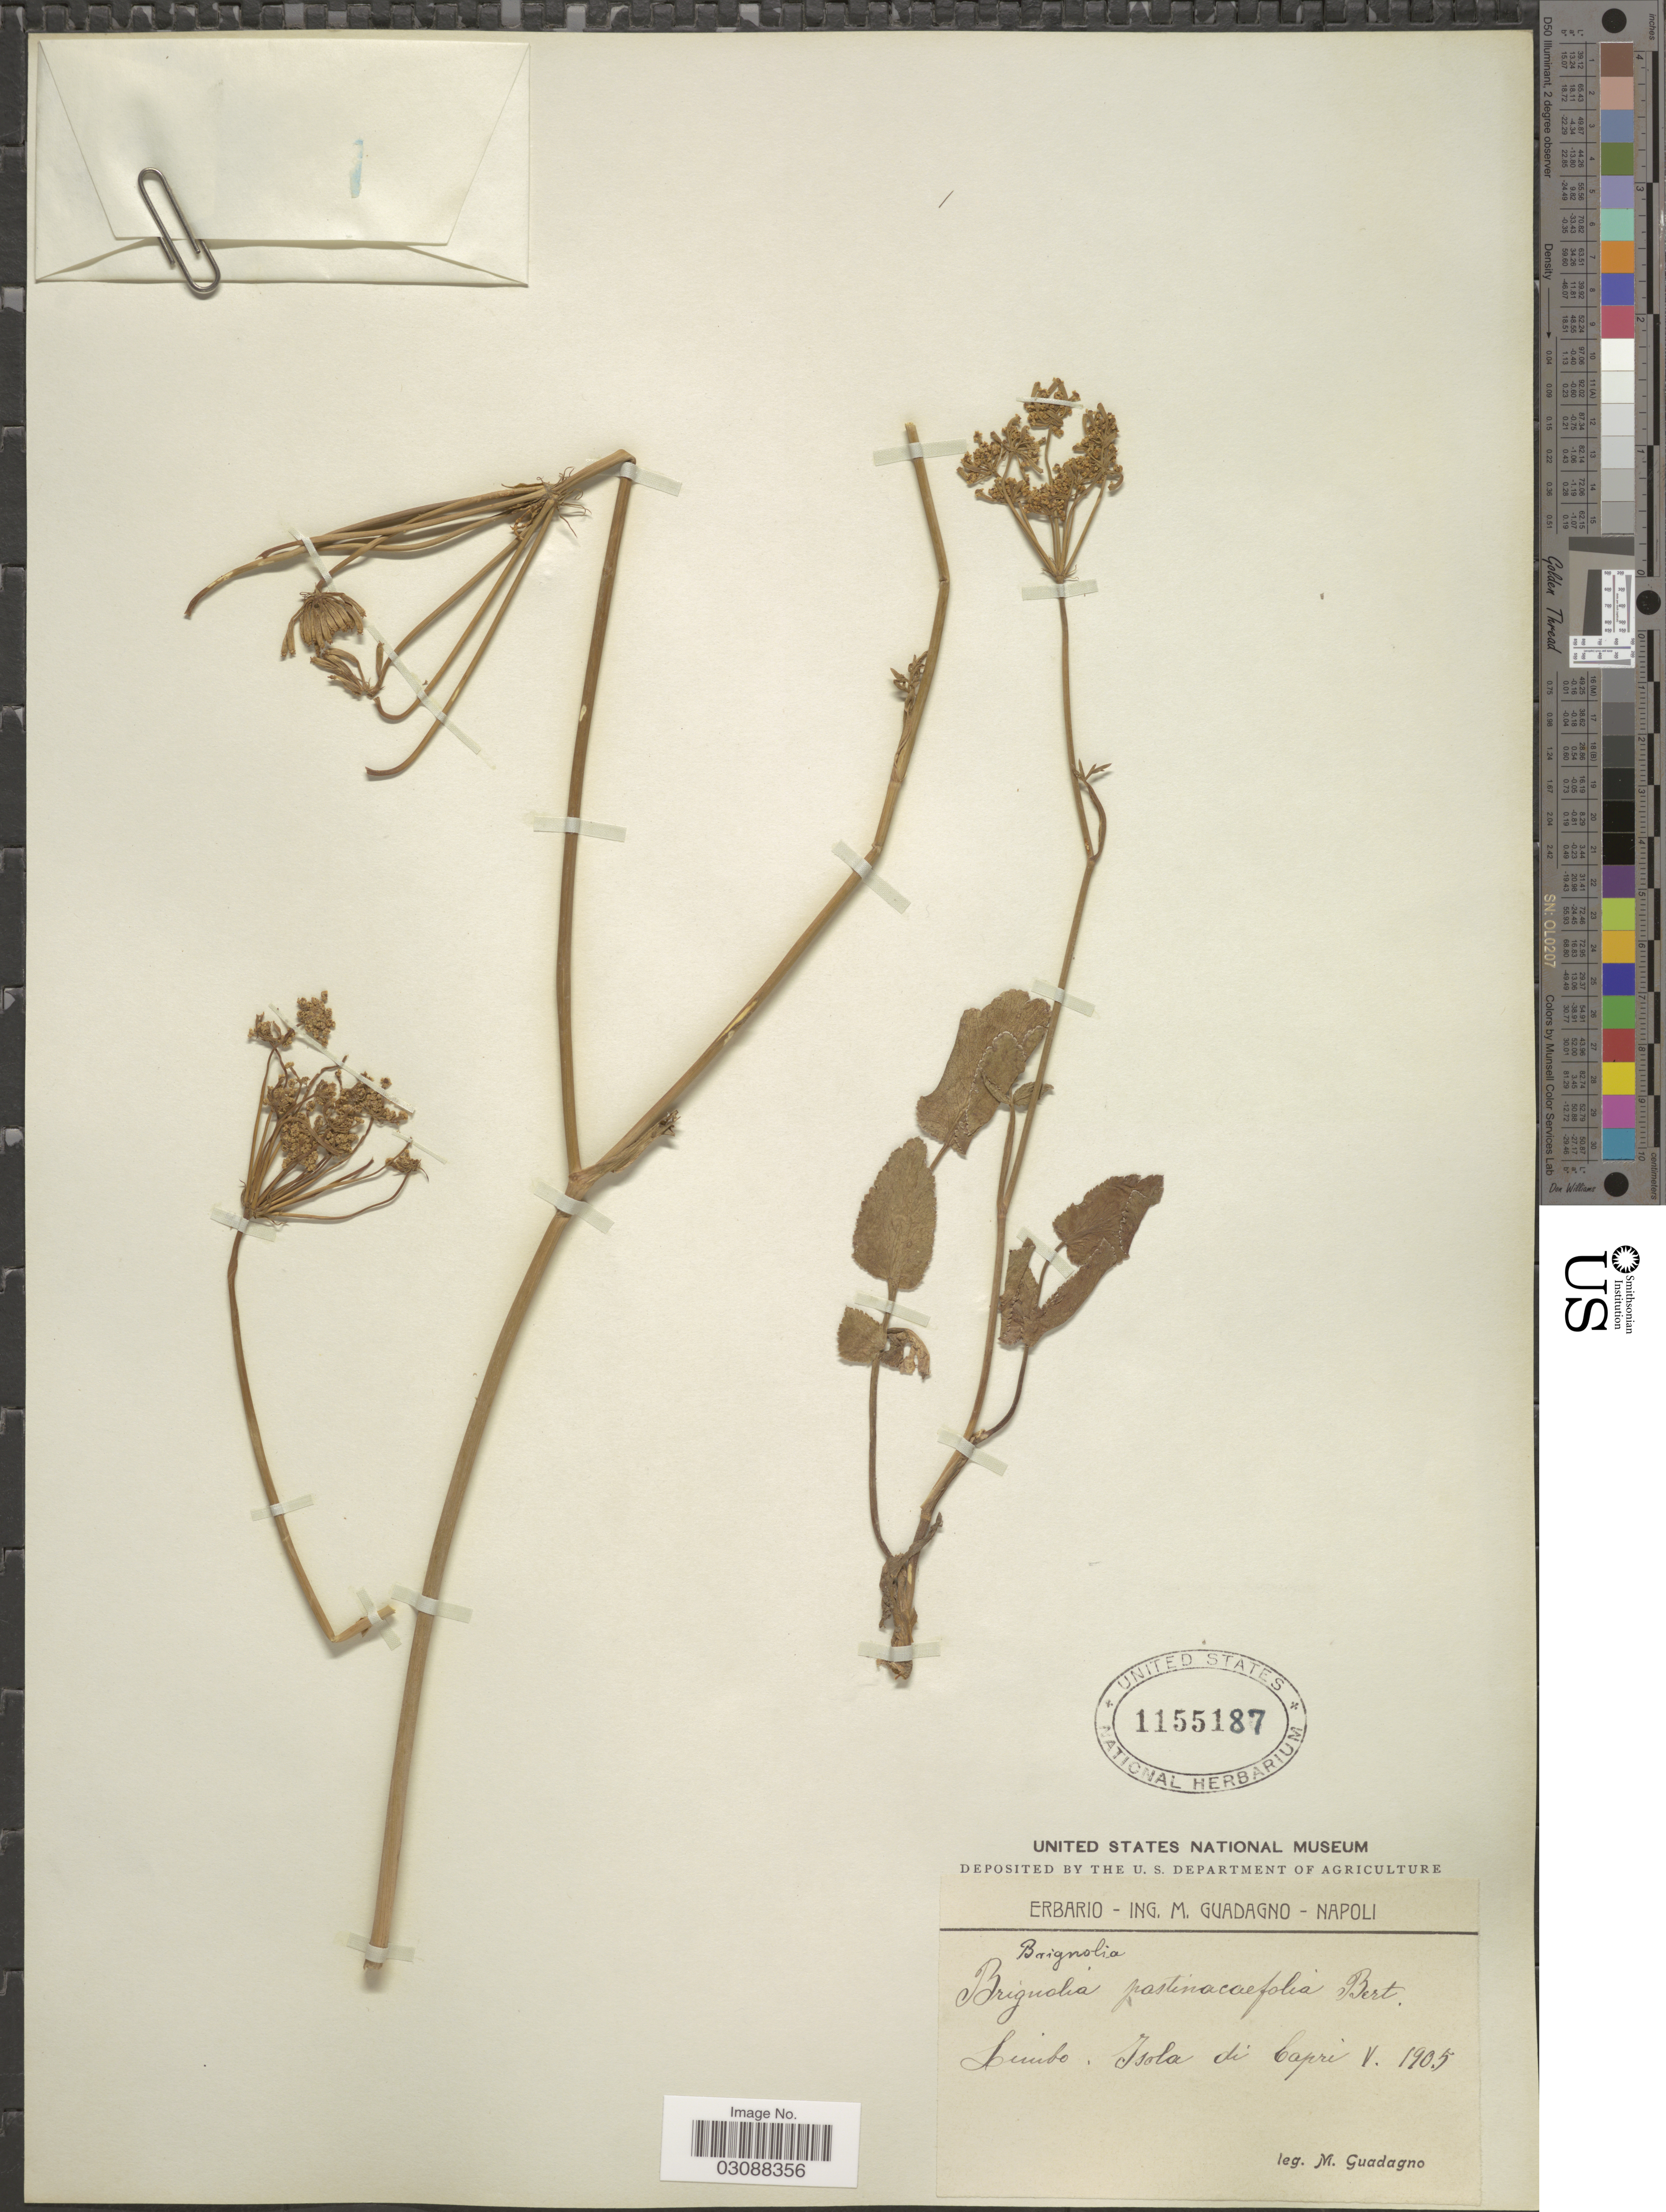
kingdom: Plantae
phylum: Tracheophyta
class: Magnoliopsida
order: Apiales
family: Apiaceae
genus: Kundmannia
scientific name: Kundmannia sicula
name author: (L.) DC.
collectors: M. Guadagno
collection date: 1905-05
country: Italy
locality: Limbo. Isola di Capri.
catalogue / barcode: US 1155187